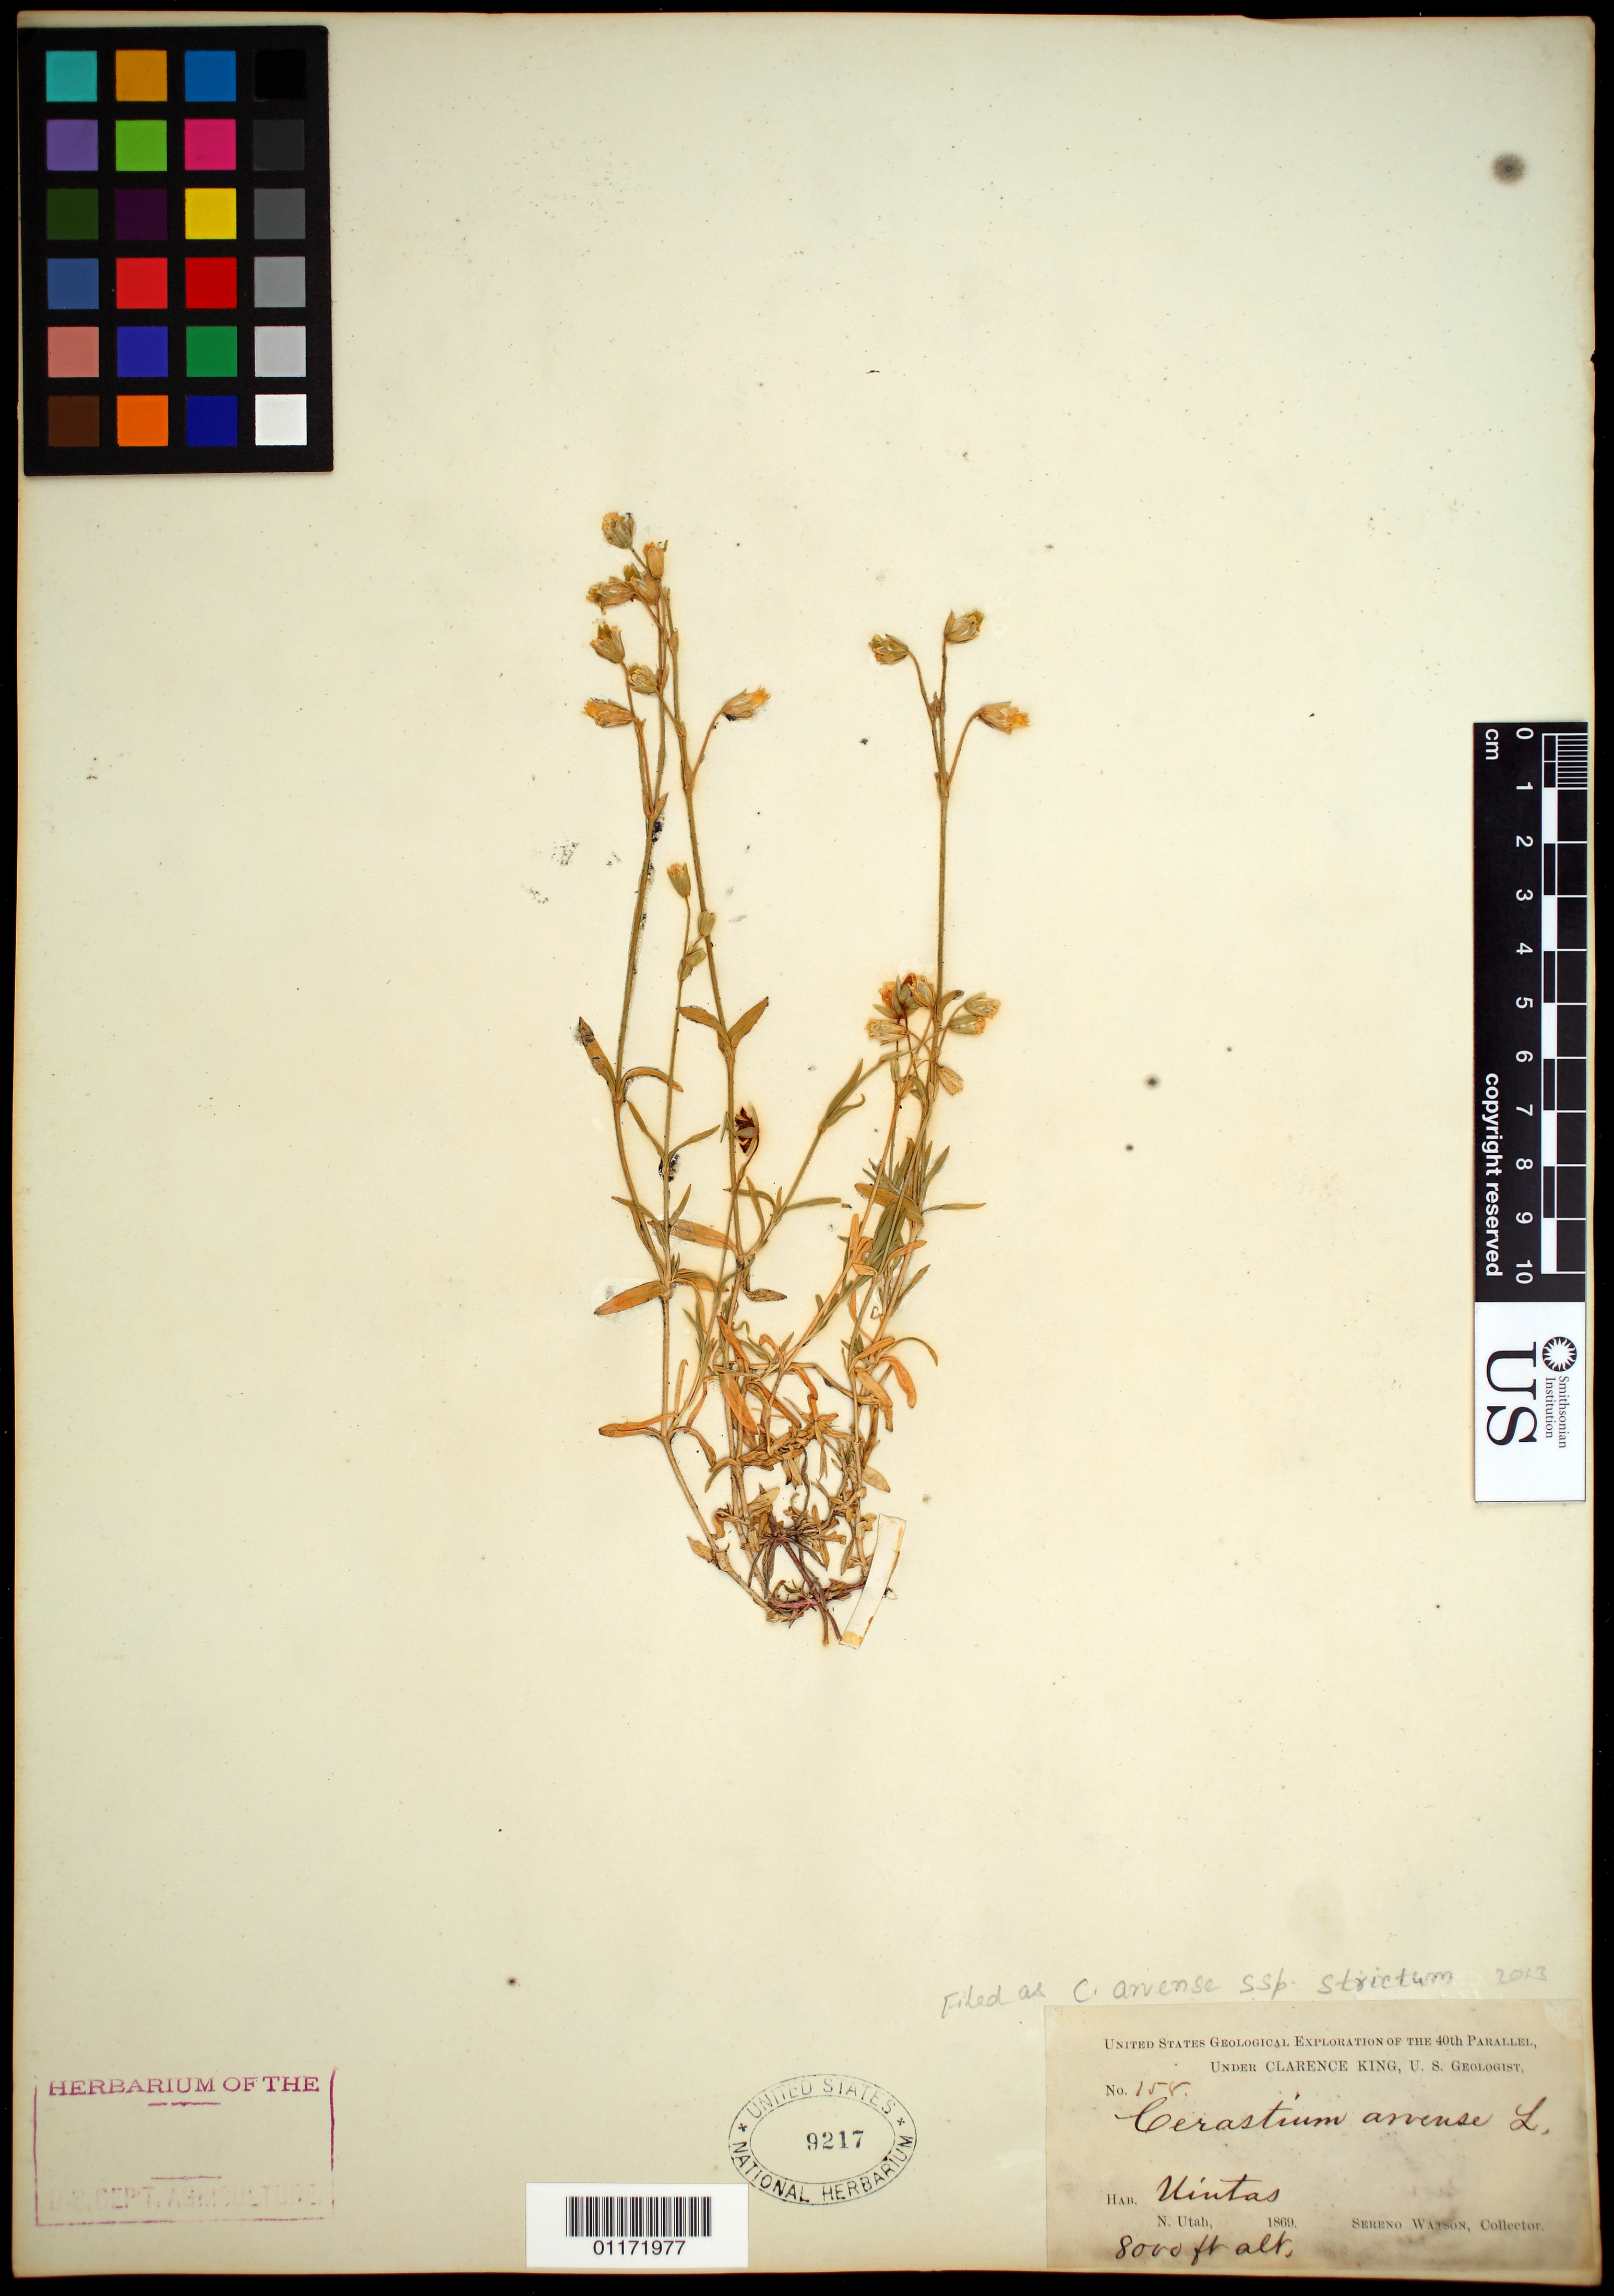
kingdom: Plantae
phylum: Tracheophyta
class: Magnoliopsida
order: Caryophyllales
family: Caryophyllaceae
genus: Cerastium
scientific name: Cerastium arvense subsp. strictum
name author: (L.) Ugborogho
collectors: S. Watson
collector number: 158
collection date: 1869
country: United States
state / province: Utah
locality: Uintas, N. Utah.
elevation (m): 2438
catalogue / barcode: US 9217